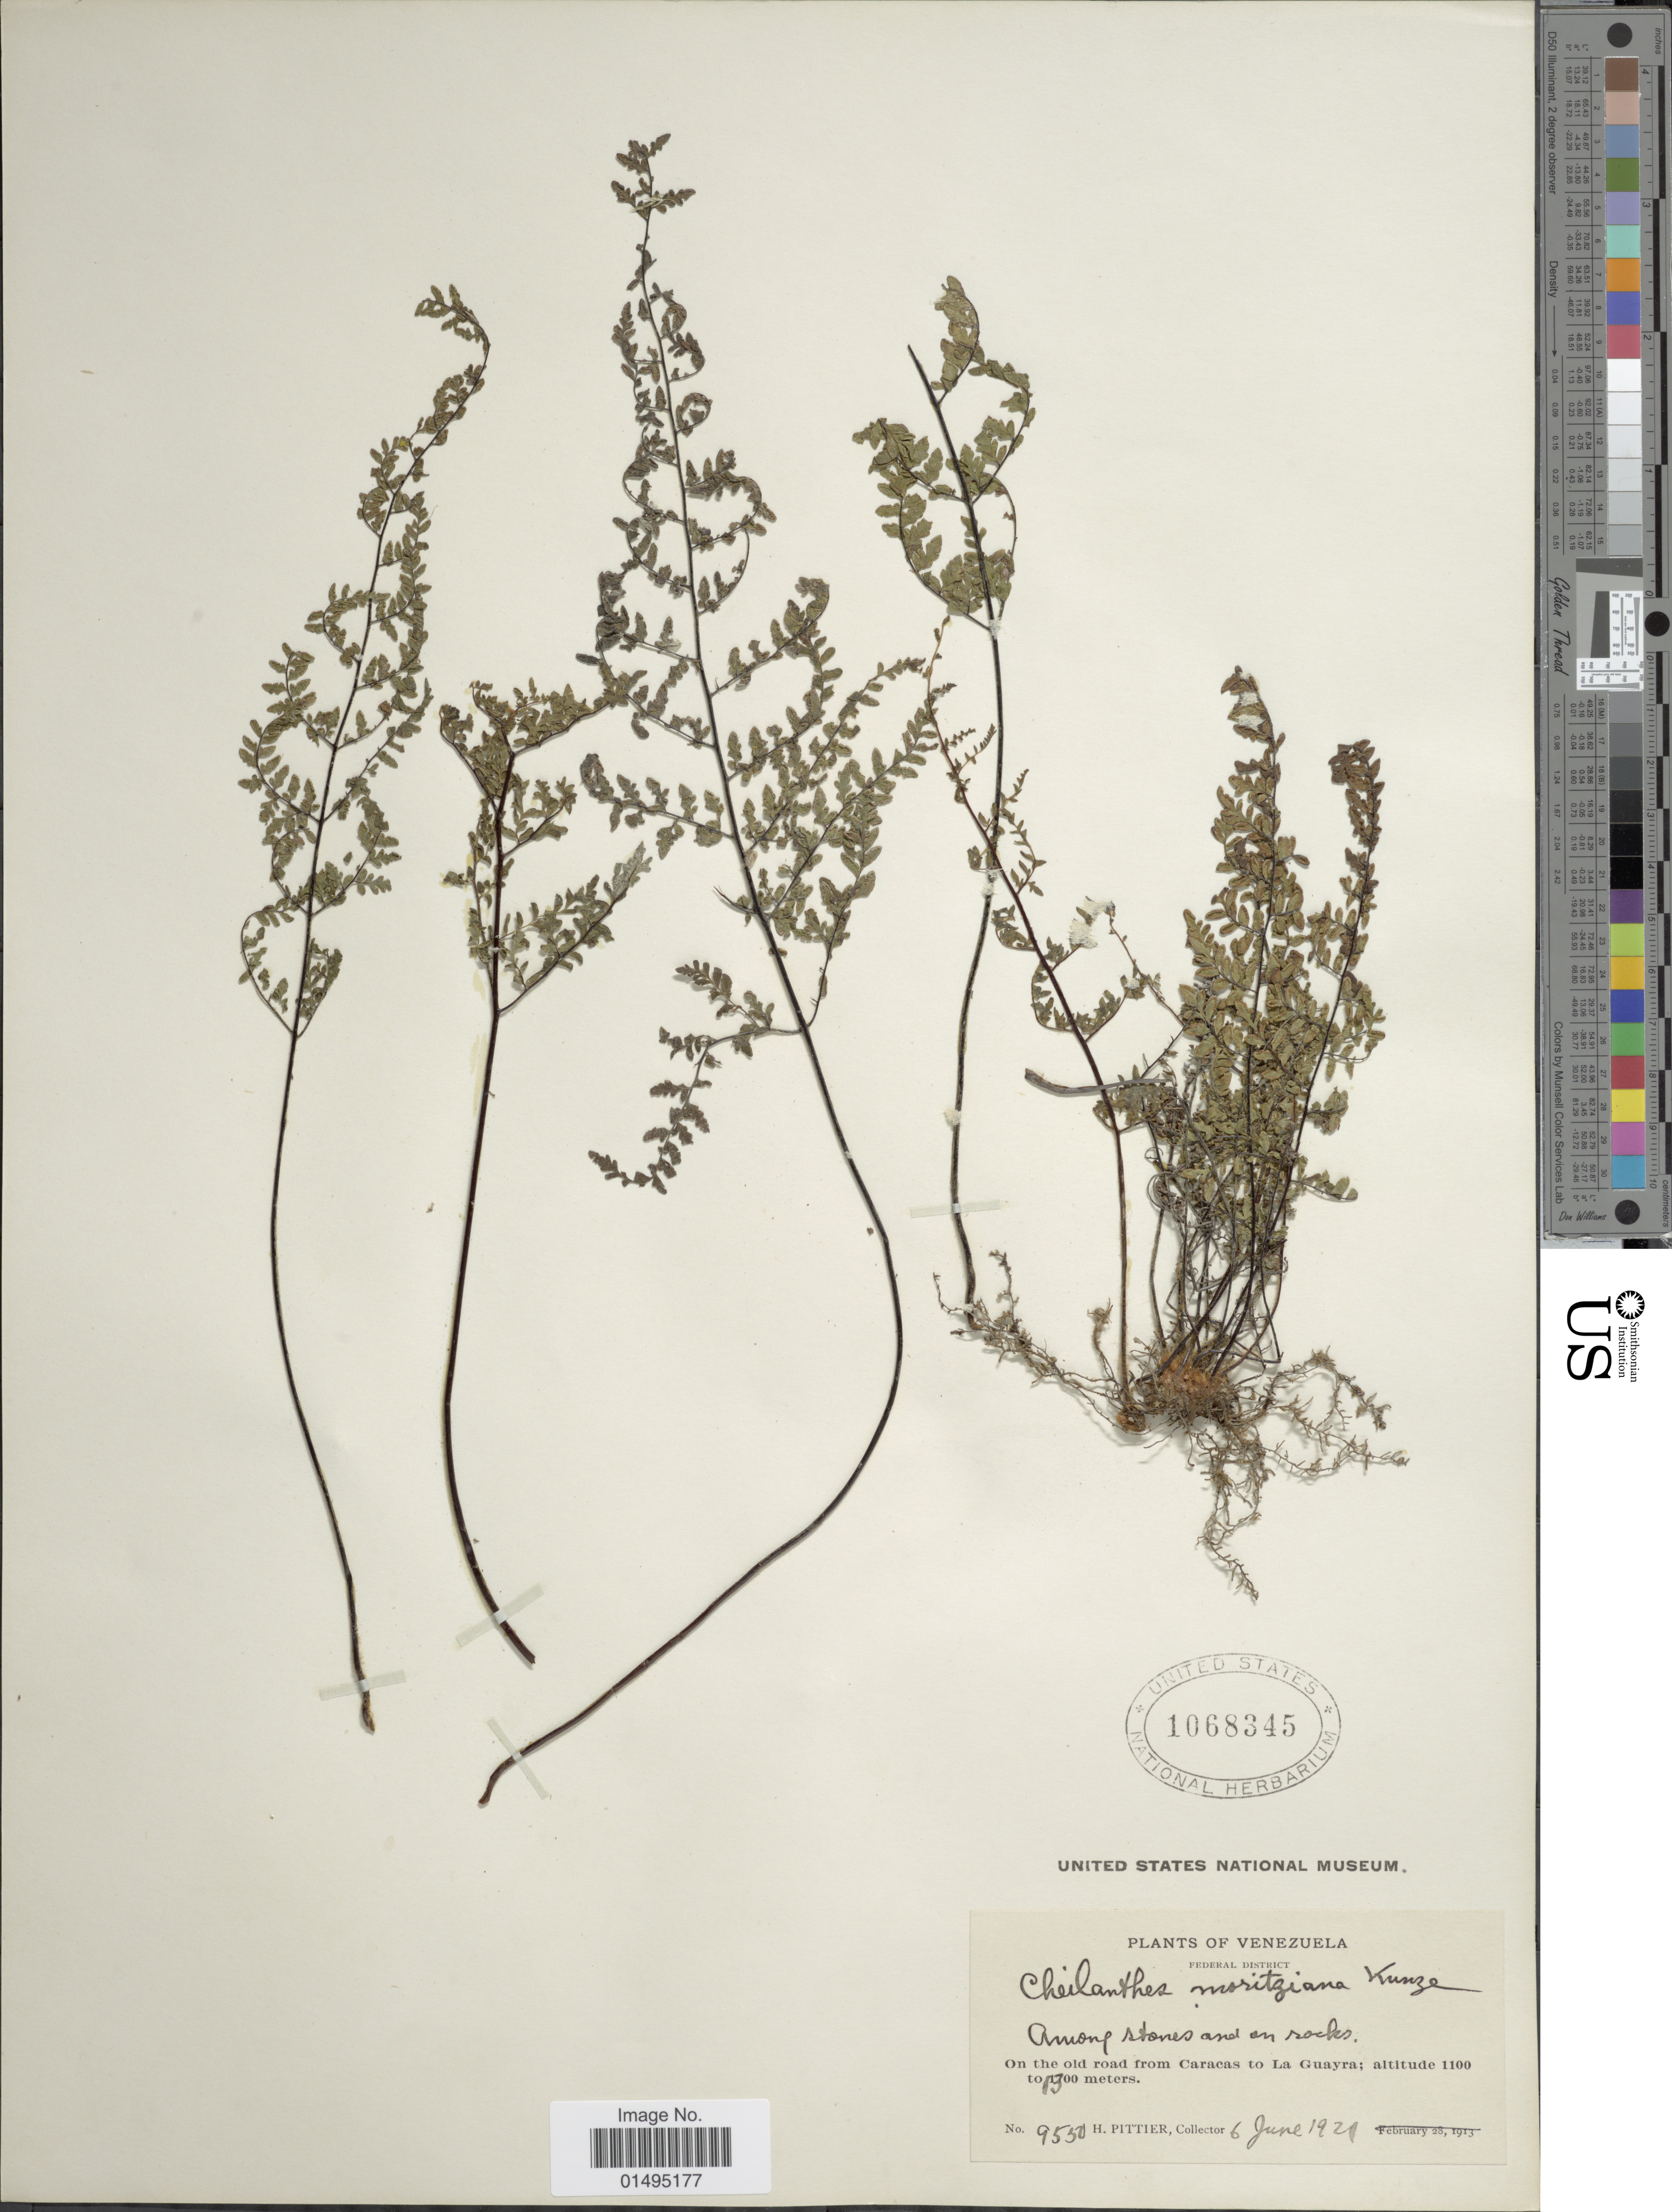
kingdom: Plantae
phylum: Tracheophyta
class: Polypodiopsida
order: Polypodiales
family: Pteridaceae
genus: Myriopteris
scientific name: Myriopteris microphylla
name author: (Sw.) Grusz & Windham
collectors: H. F. Pittier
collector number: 9530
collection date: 1921-06-06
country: Venezuela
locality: Federal District, on the old road from Caracas to La Guayra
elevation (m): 1100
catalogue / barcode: US 1068345